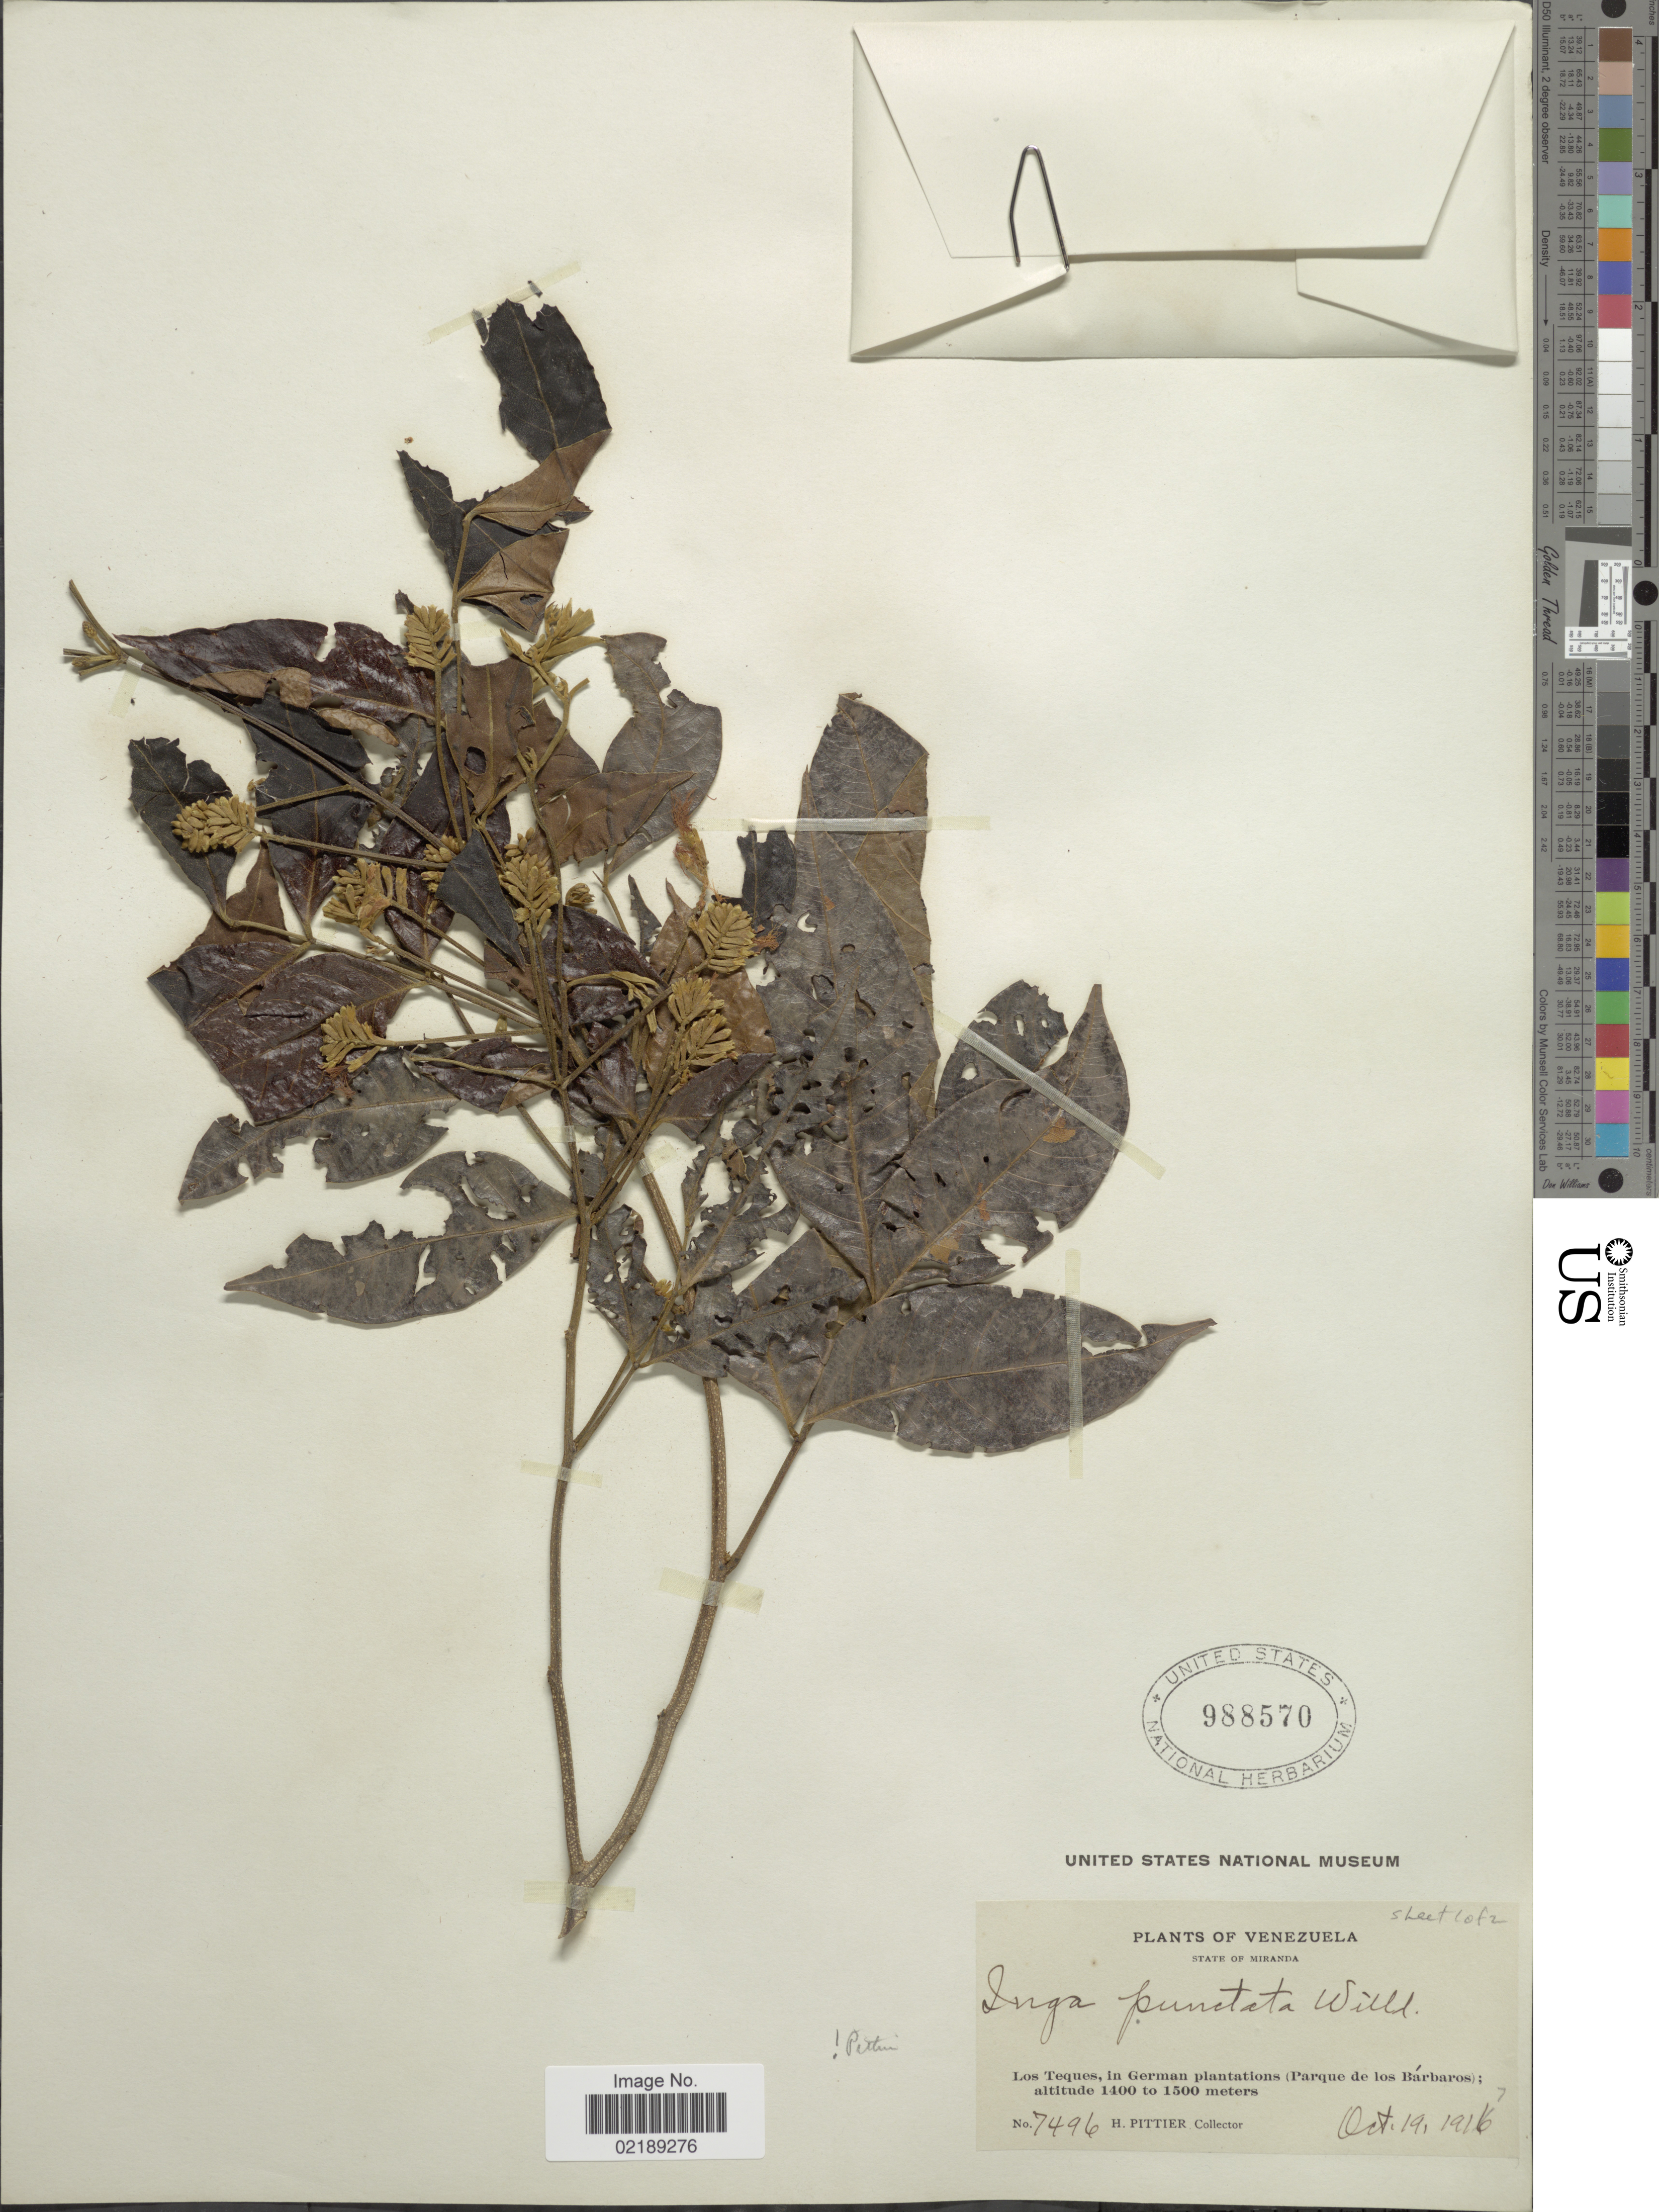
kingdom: Plantae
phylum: Tracheophyta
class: Magnoliopsida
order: Fabales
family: Fabaceae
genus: Inga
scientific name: Inga punctata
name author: Willd.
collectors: H. F. Pittier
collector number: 7496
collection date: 1916-10-19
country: Venezuela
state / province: Miranda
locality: Los Teques, in German plantations (Parque de los Barbaros).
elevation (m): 1400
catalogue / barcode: US 988570